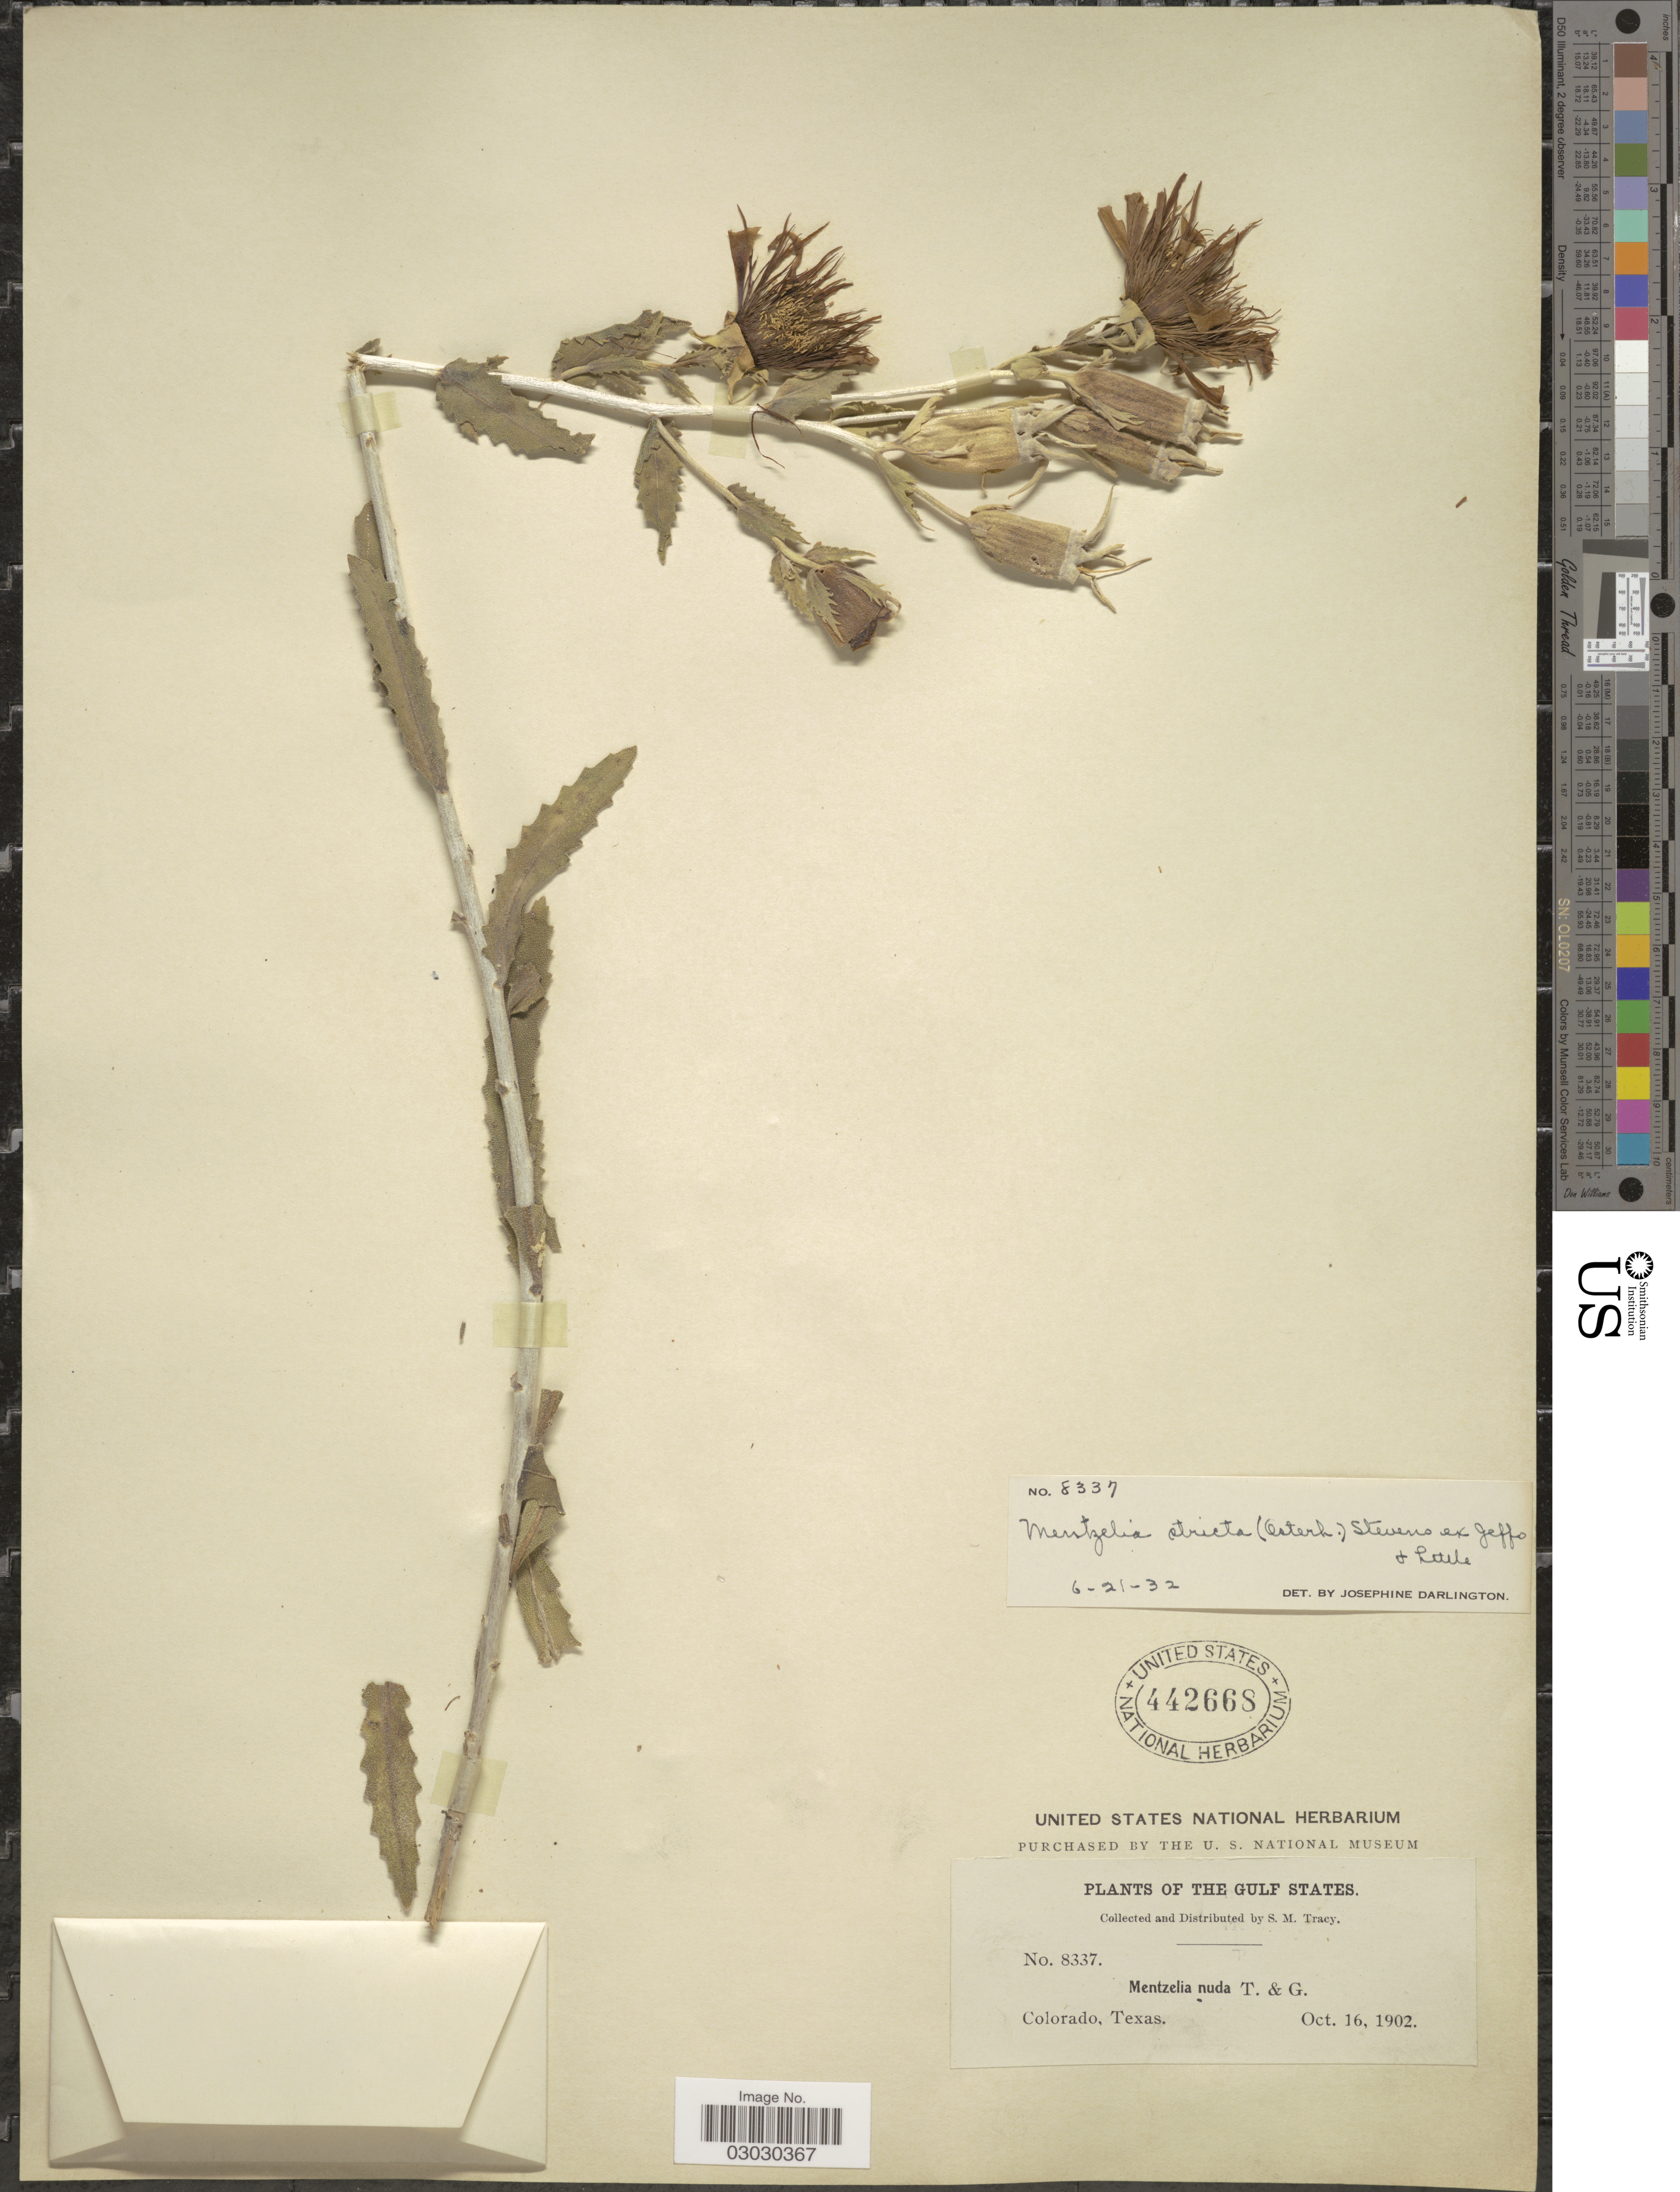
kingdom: Plantae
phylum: Tracheophyta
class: Magnoliopsida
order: Cornales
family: Loasaceae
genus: Mentzelia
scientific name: Mentzelia stricta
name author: (Osterh.) Stevens ex Jeffs & Little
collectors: S. M. Tracy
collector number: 8337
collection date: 1902-10-16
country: United States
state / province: Texas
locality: The Gulf States. Colorado, Texas.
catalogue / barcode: US 442668